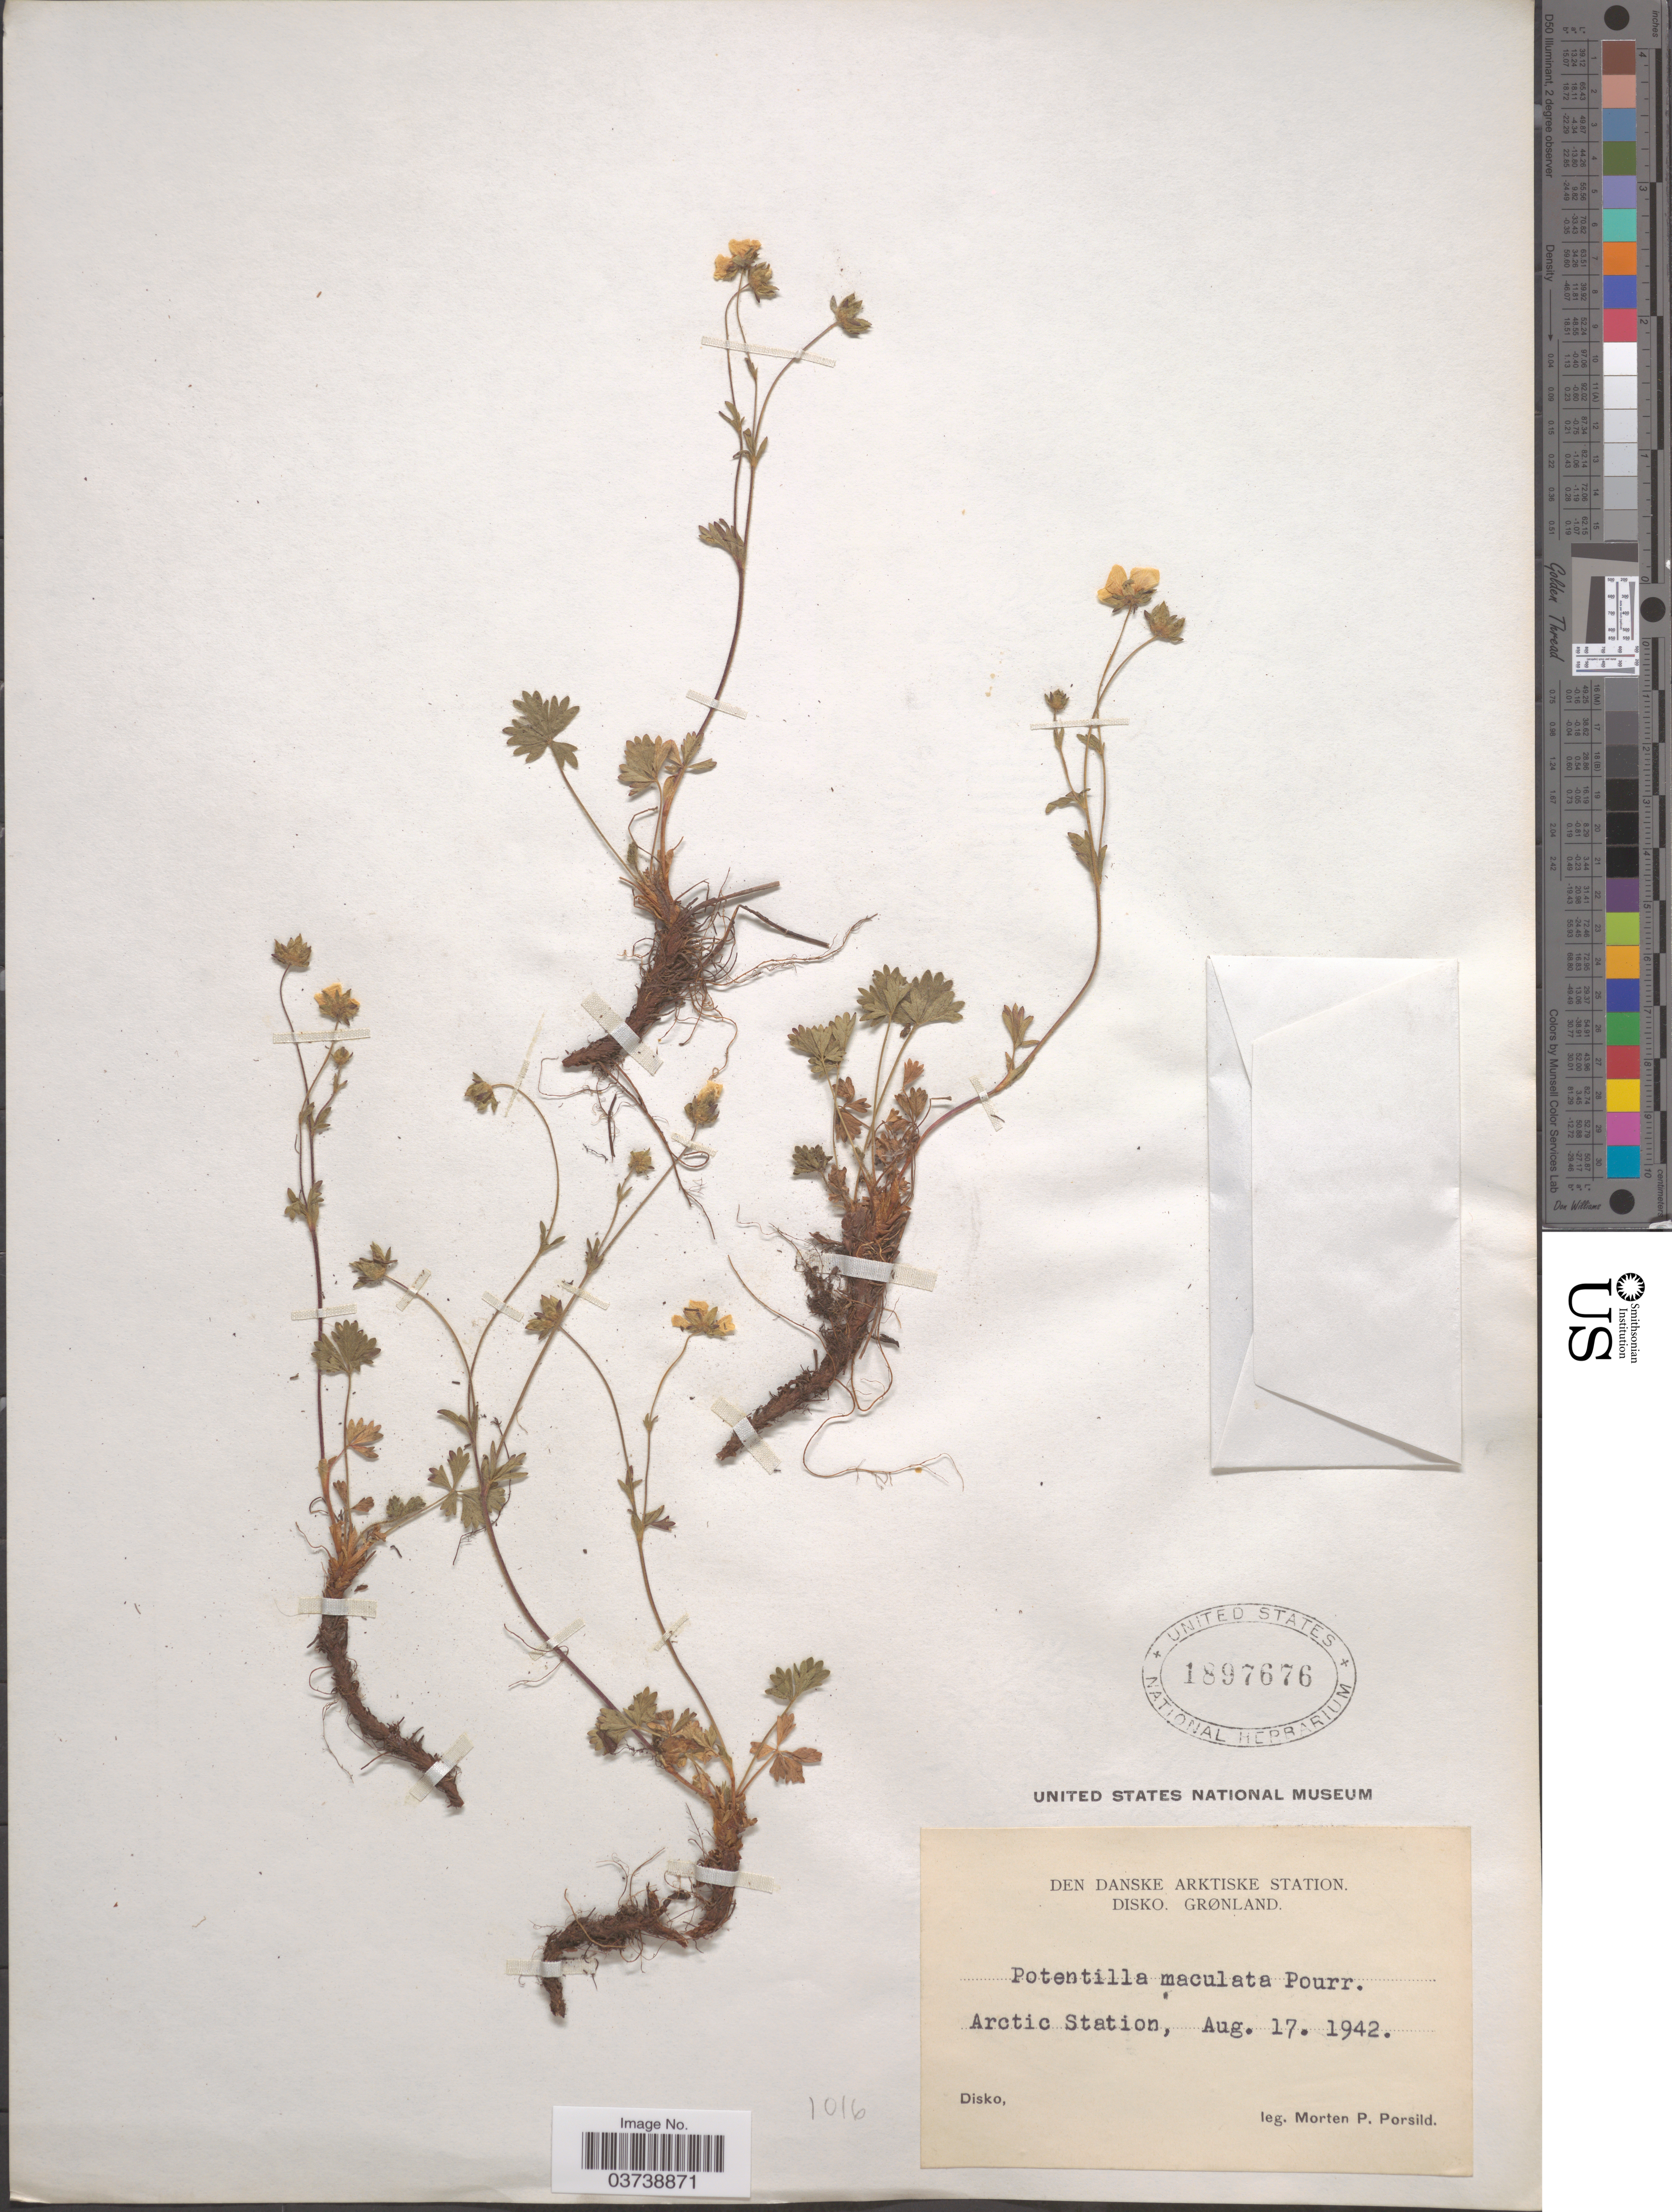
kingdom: Plantae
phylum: Tracheophyta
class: Magnoliopsida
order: Rosales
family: Rosaceae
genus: Potentilla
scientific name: Potentilla crantzii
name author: (Crantz) Beck ex Fritsch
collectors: M. P. Porsild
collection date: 1942-08-17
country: Greenland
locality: Den Danske Arktiske Station. Disko. Grønland. Arctic Station.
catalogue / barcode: US 1897676